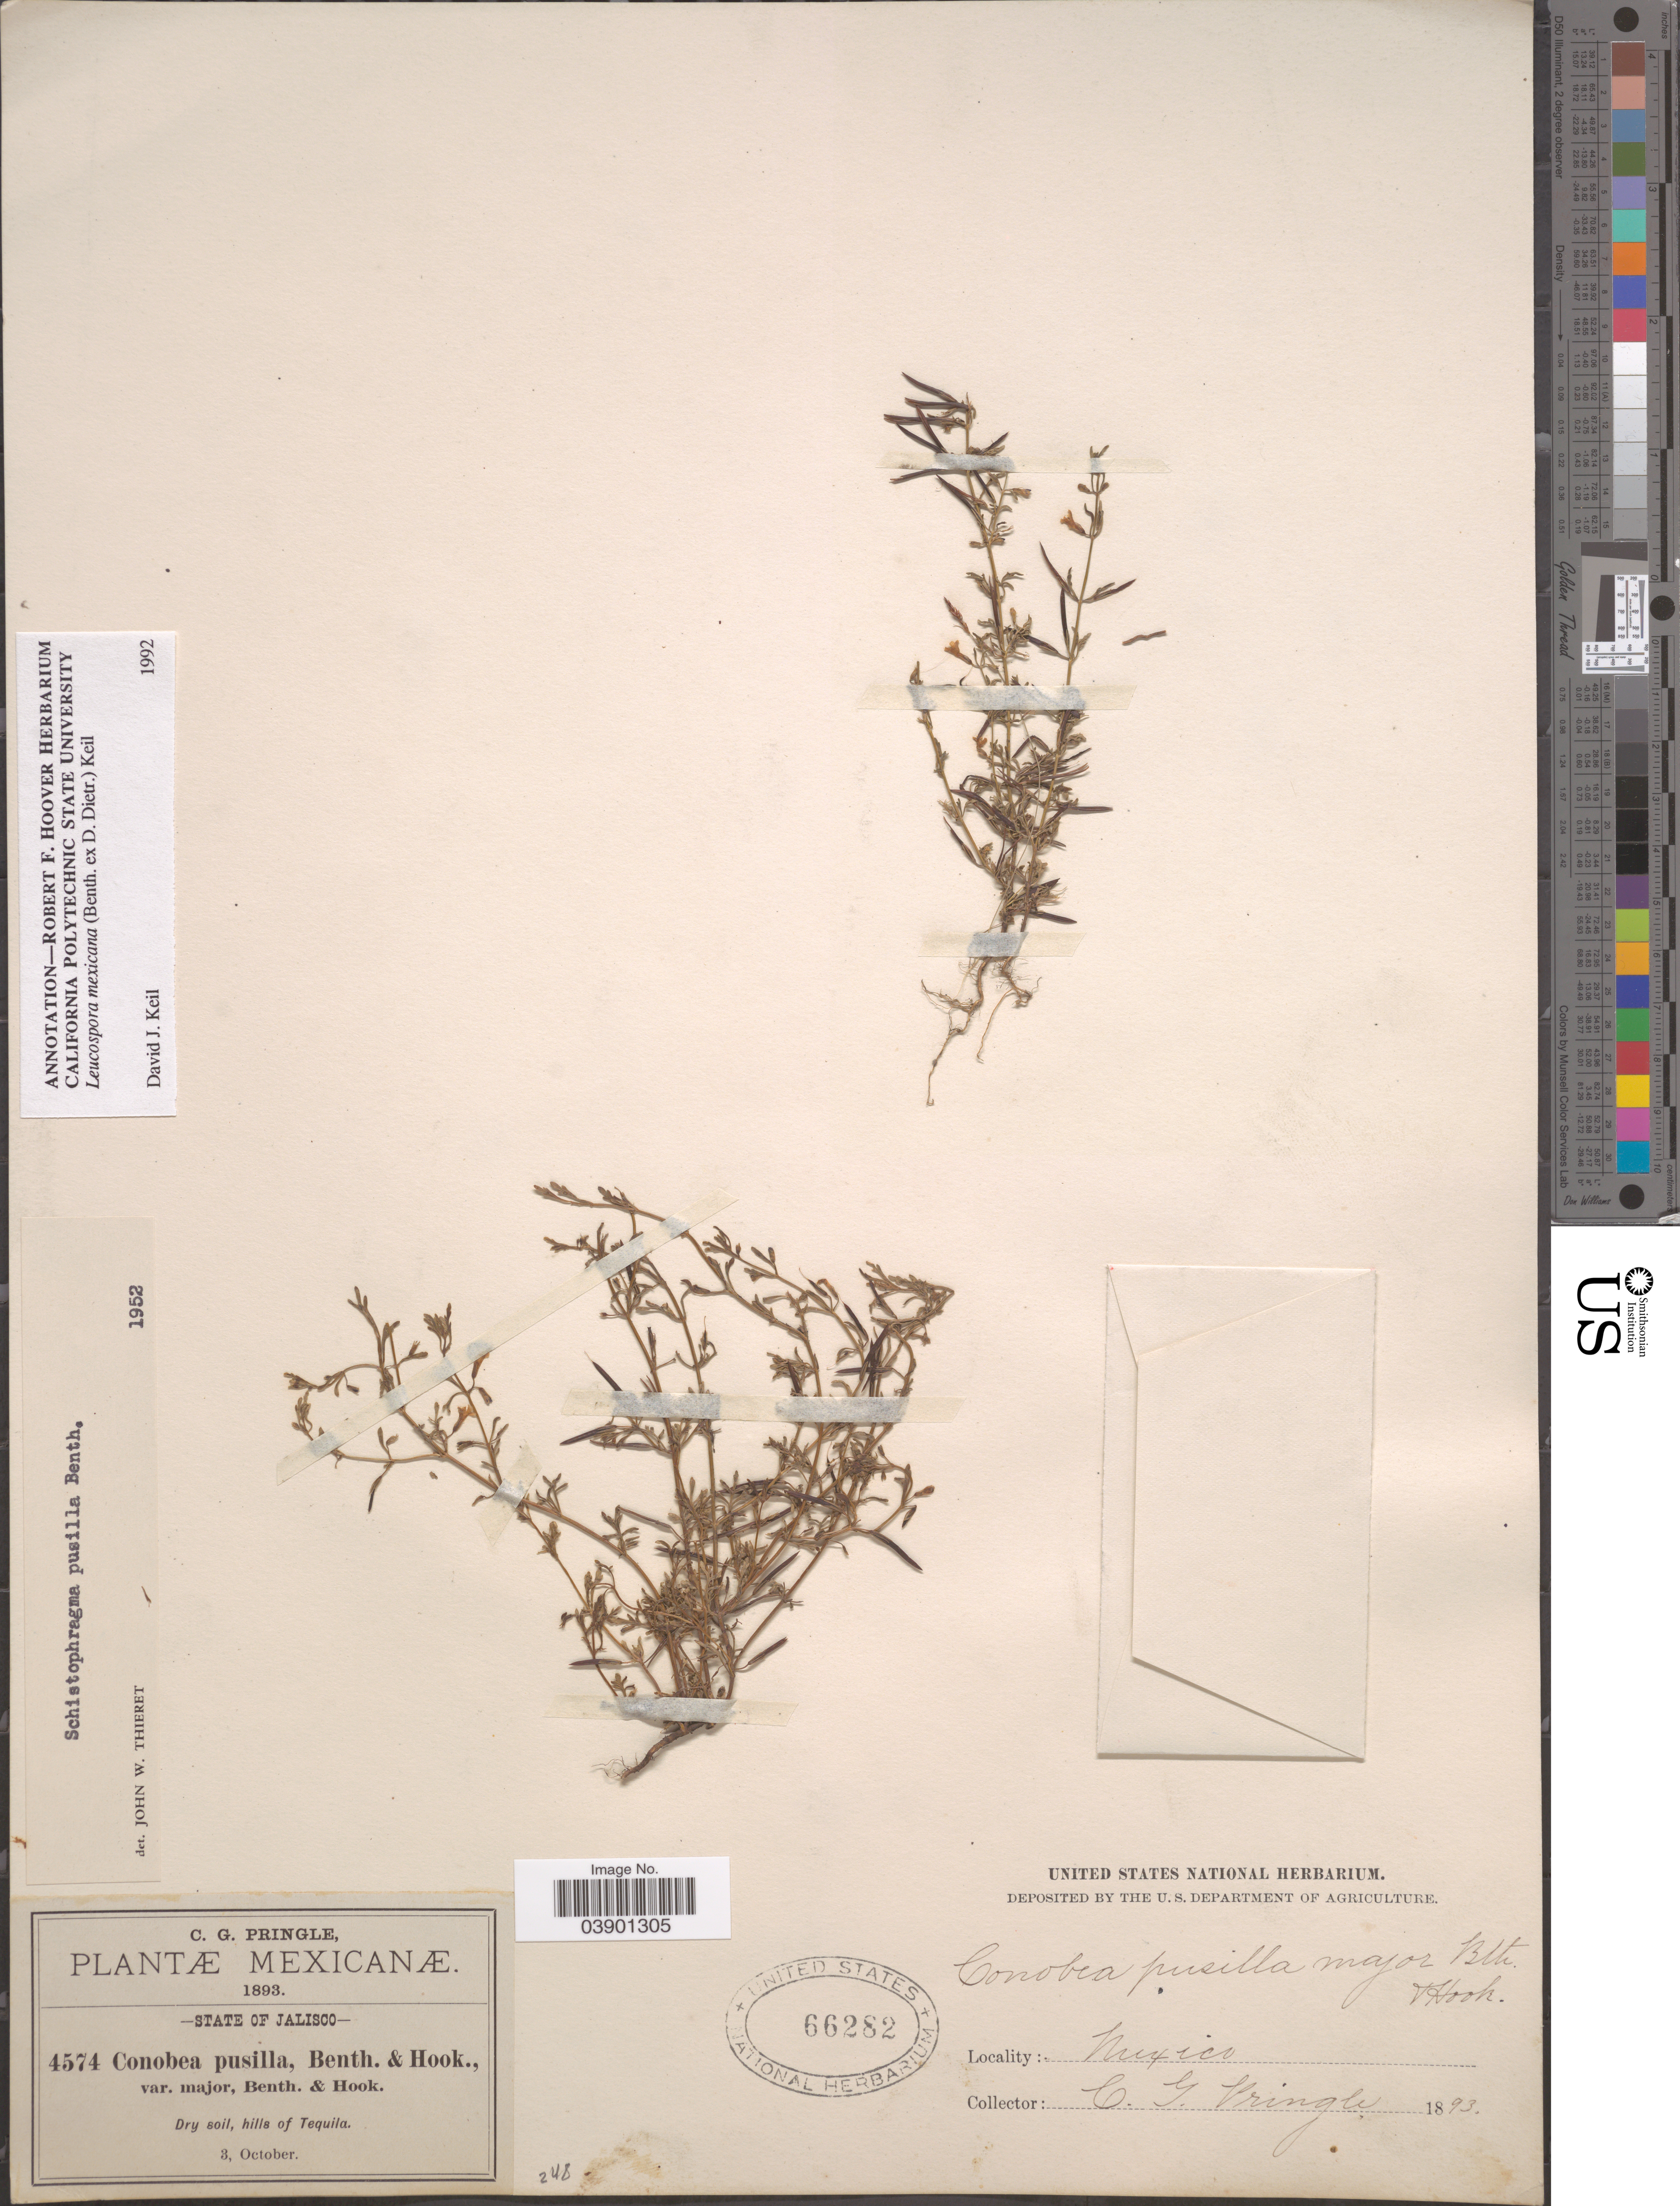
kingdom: Plantae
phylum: Tracheophyta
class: Magnoliopsida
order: Lamiales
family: Plantaginaceae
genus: Schistophragma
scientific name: Schistophragma pusillum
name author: Benth.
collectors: C. G. Pringle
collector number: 4574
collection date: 1893-10-03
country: Mexico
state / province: Jalisco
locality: Hills of Tequila.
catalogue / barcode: US 66282